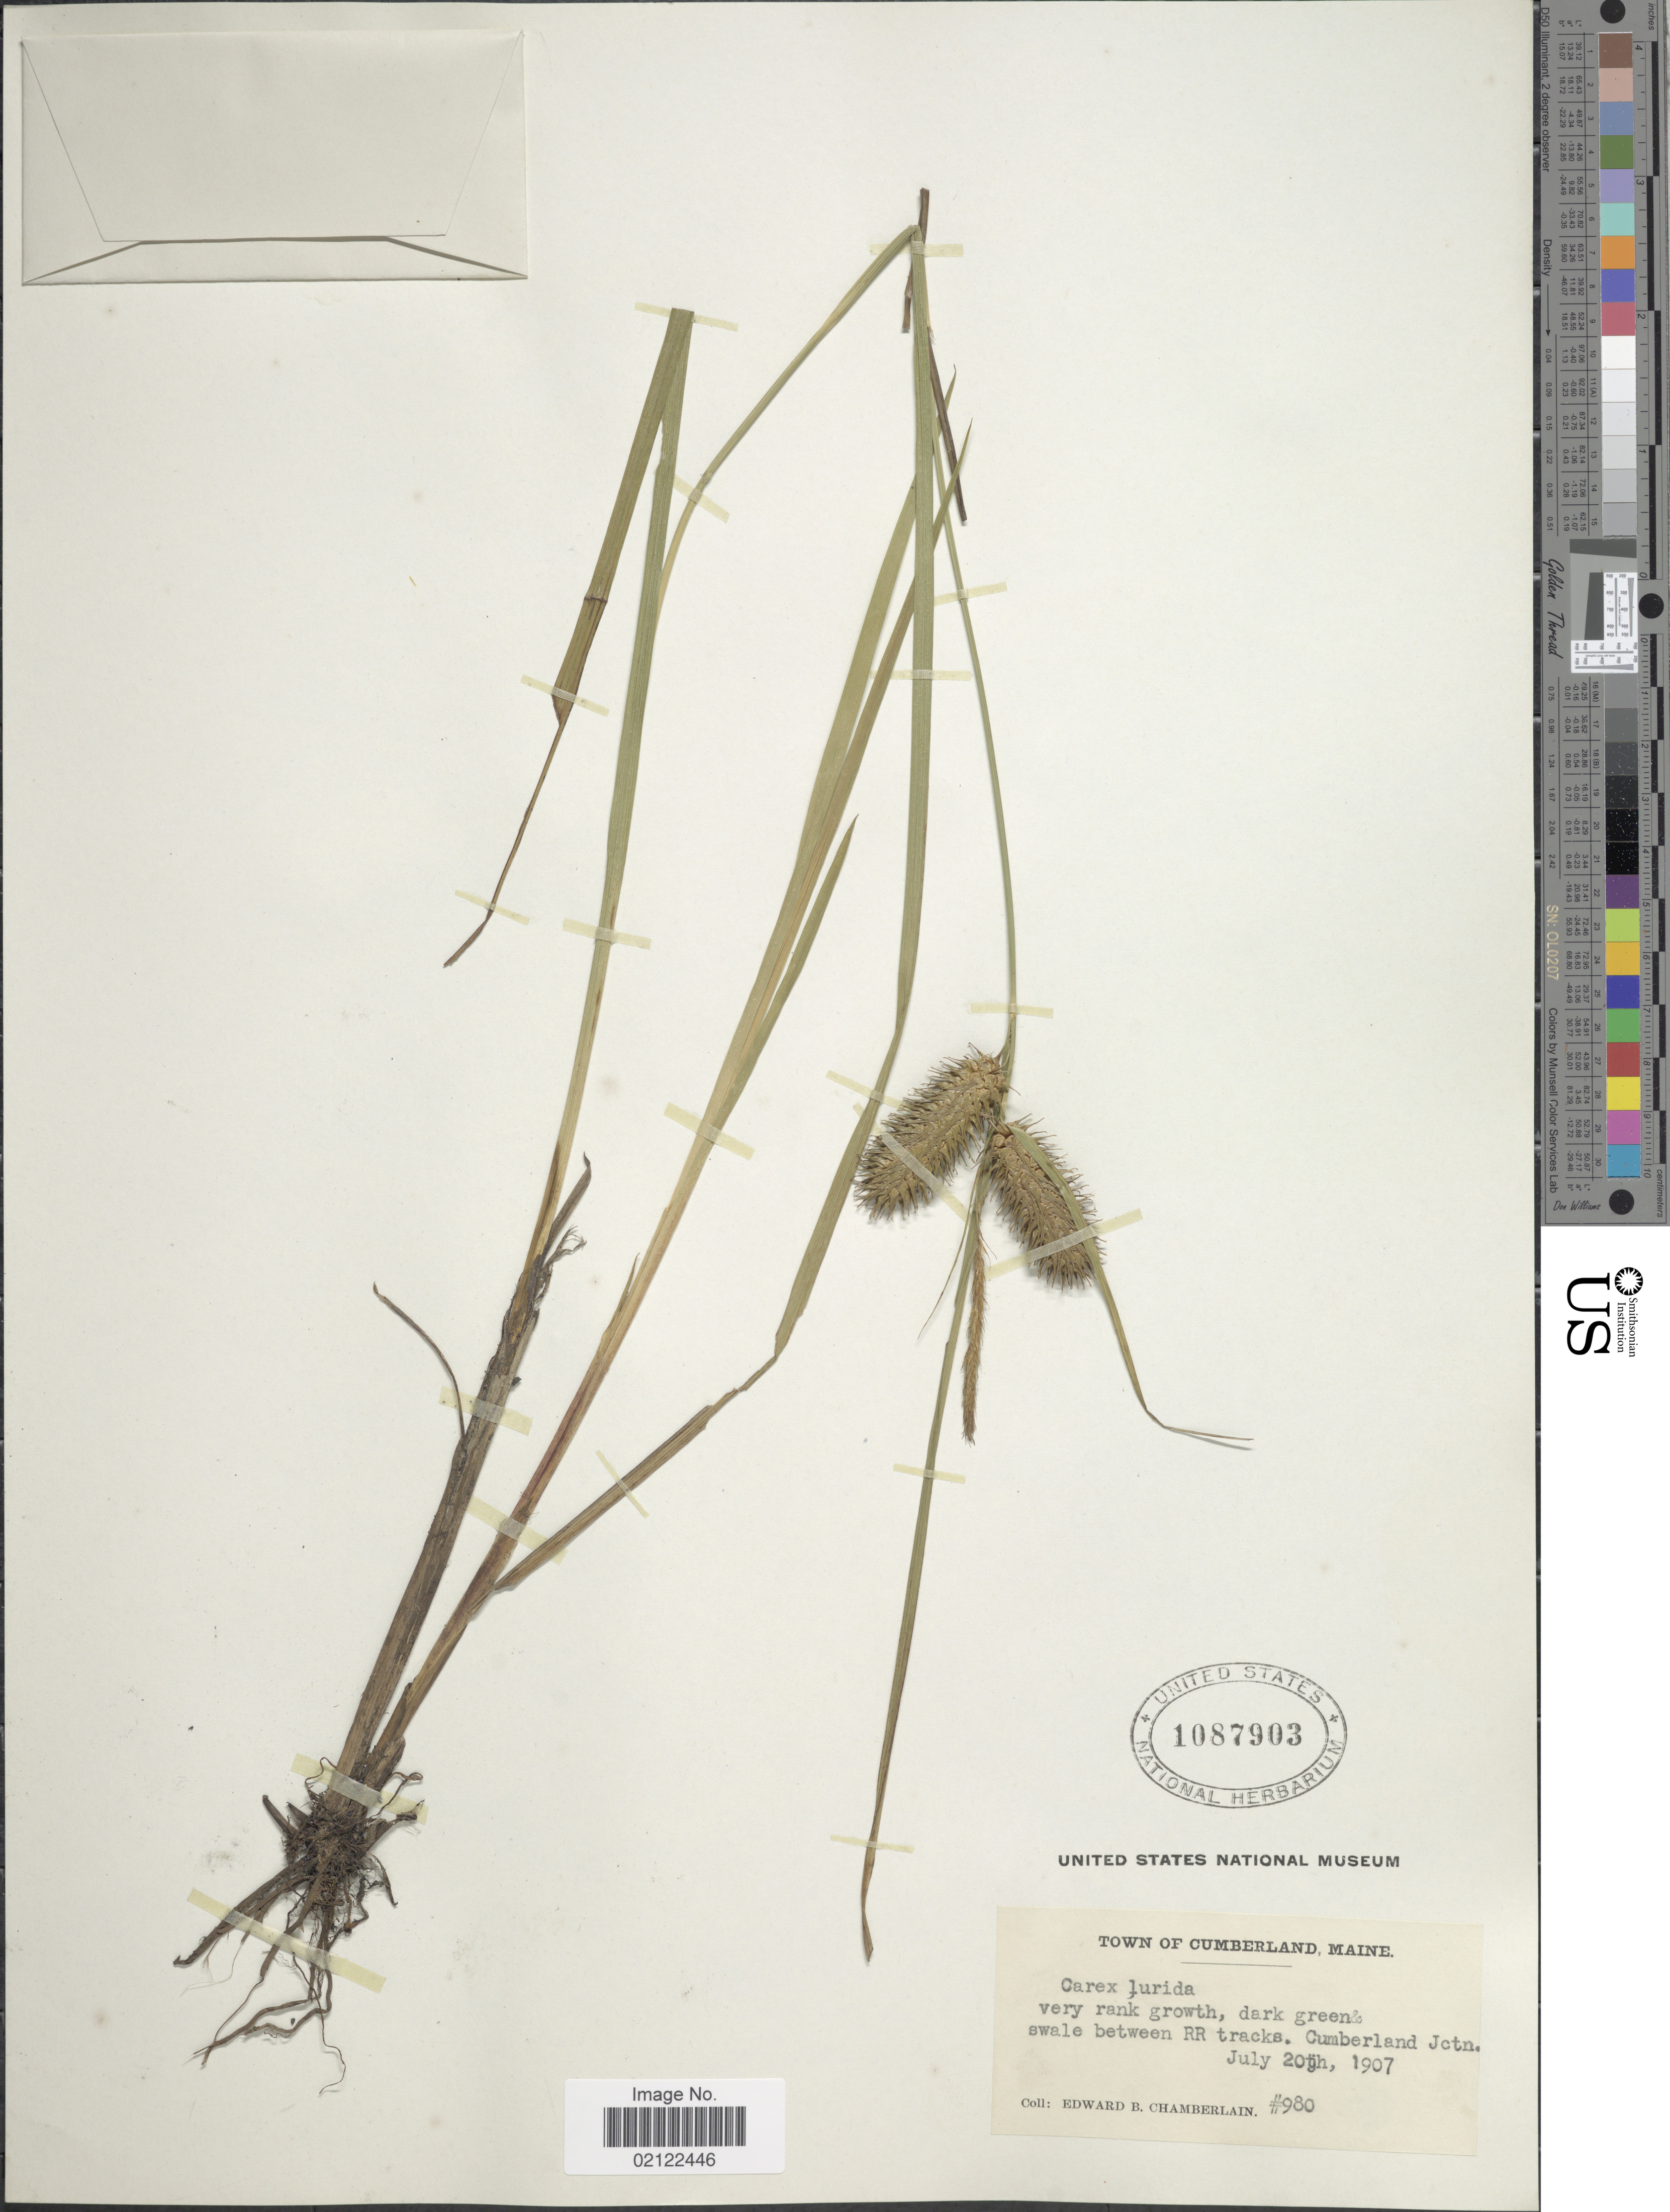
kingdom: Plantae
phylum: Tracheophyta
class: Liliopsida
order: Poales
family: Cyperaceae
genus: Carex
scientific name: Carex lurida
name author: Wahlenb.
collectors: E. Chamberlain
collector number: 980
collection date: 1907-07-20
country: United States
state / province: Maine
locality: Town of Cumberland, Cumberland Jctn.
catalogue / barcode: US 1087903